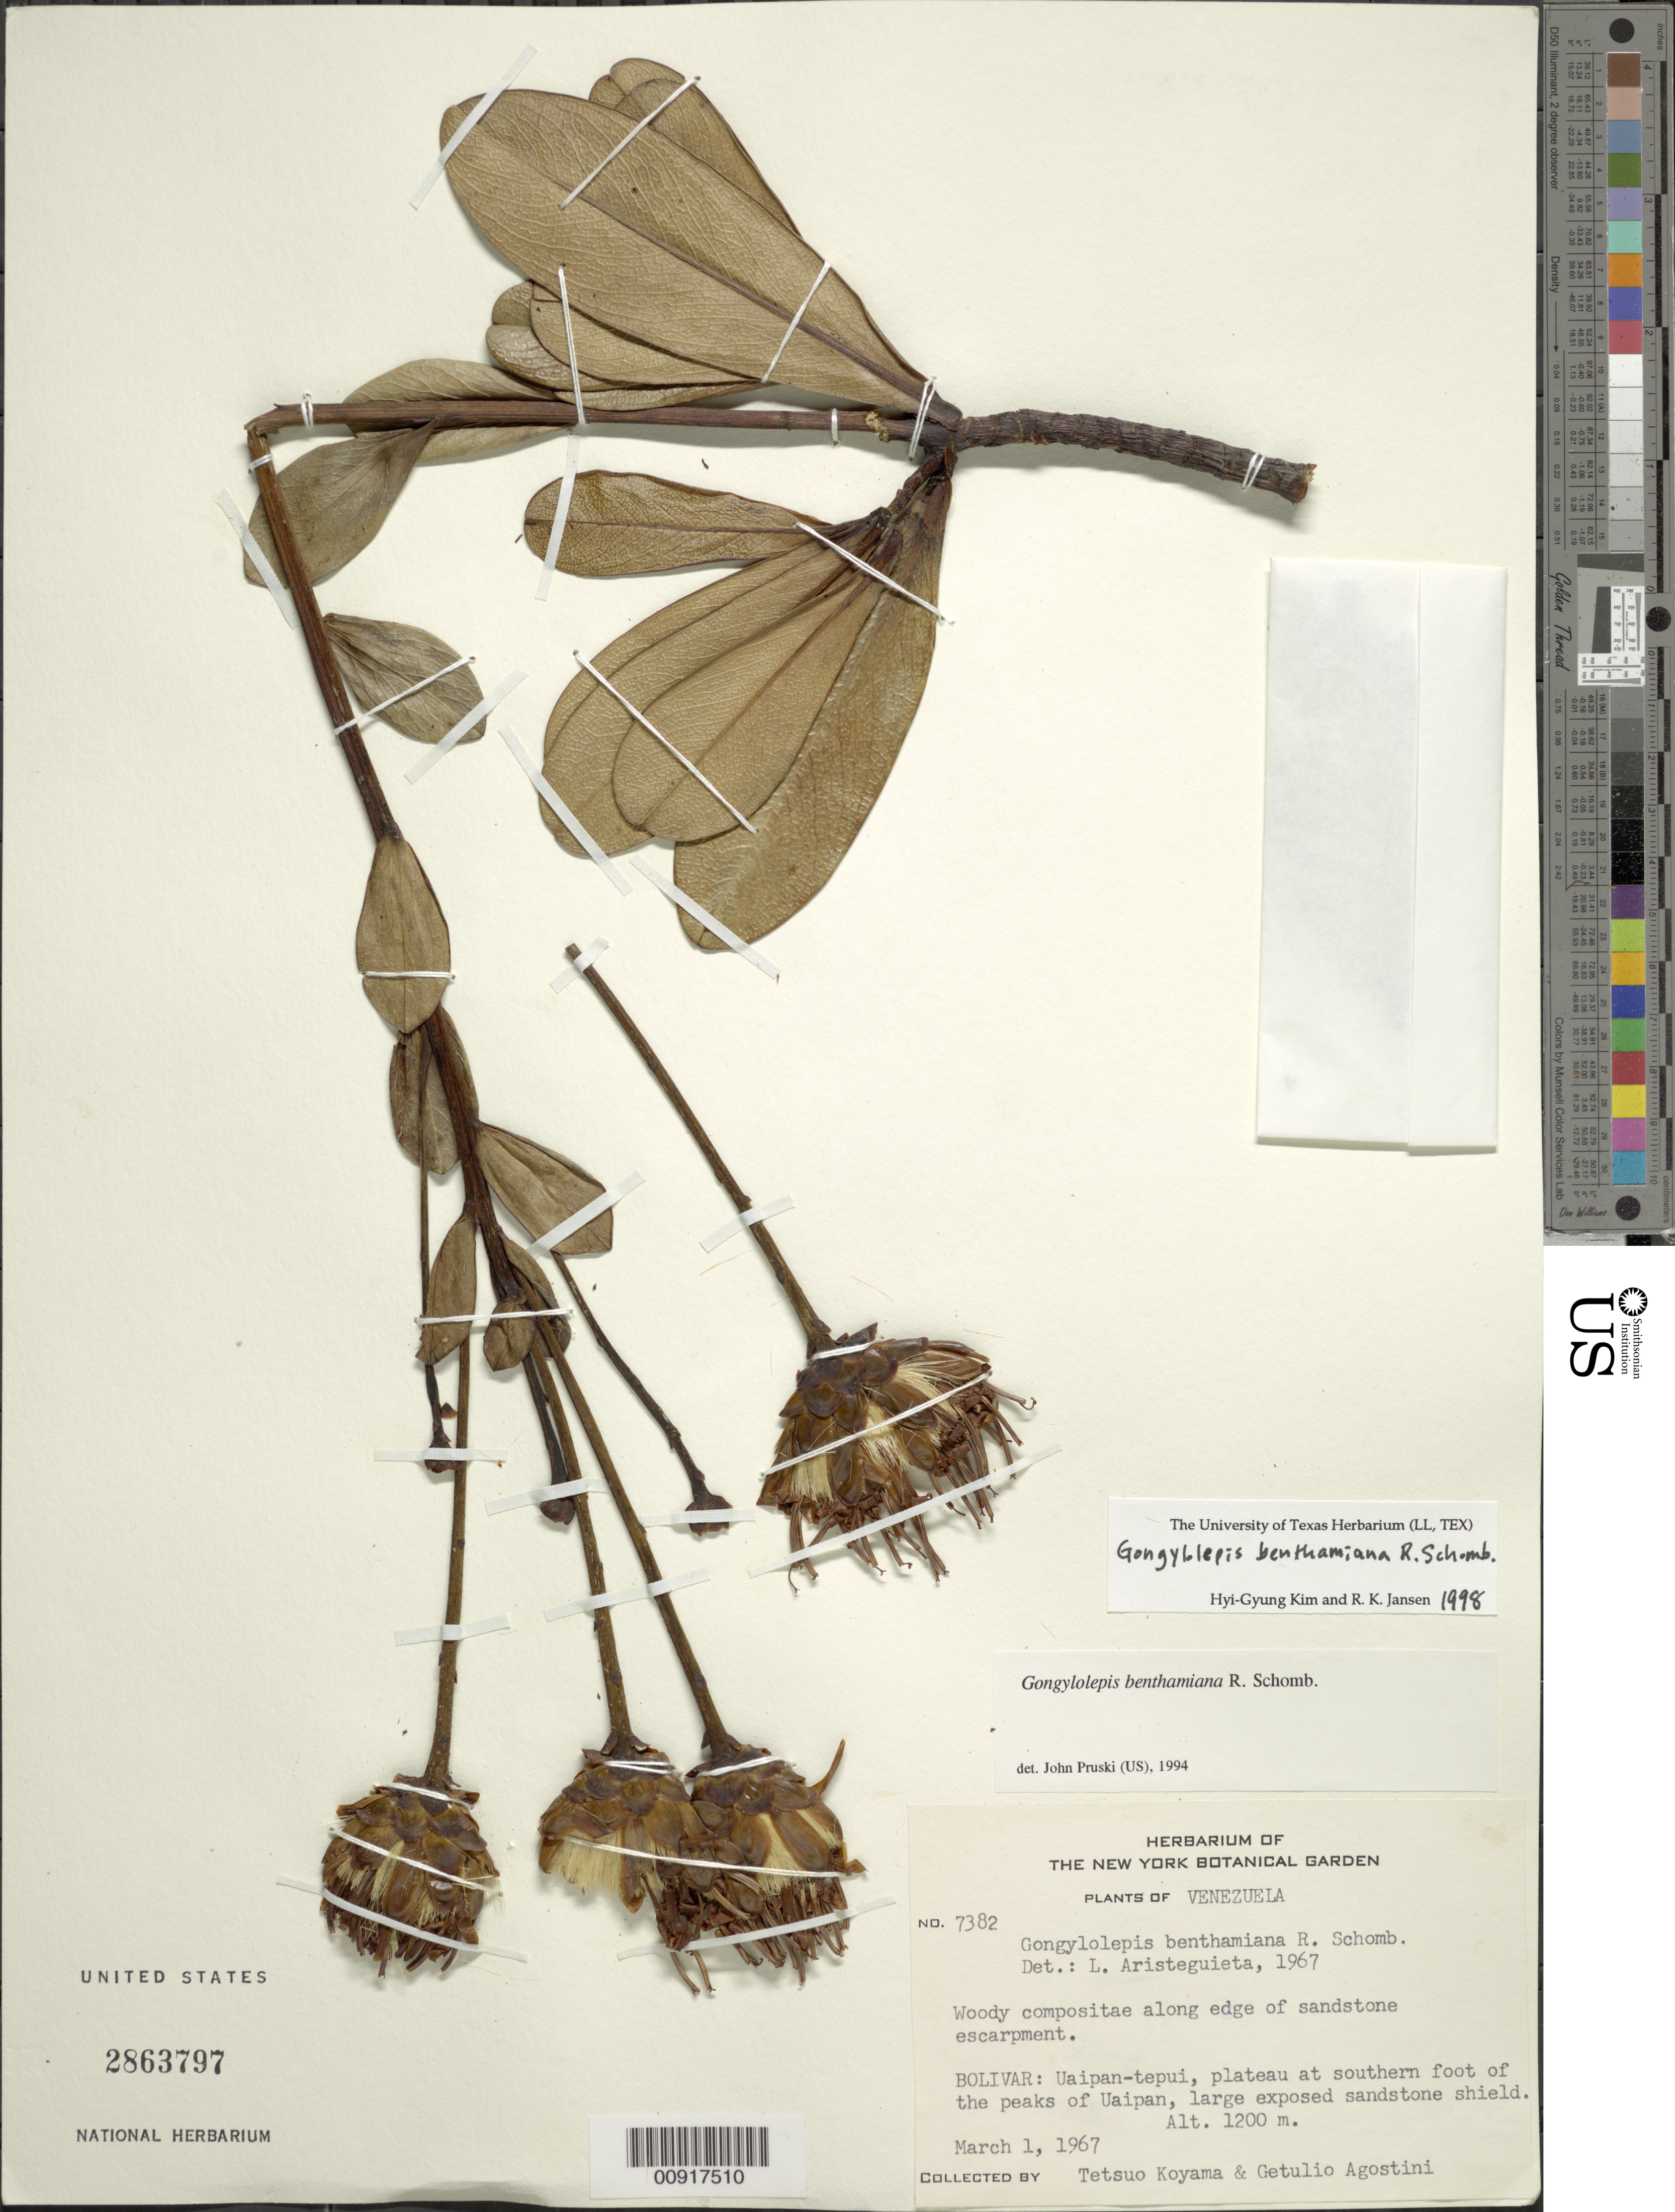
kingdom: Plantae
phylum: Tracheophyta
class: Magnoliopsida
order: Asterales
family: Asteraceae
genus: Gongylolepis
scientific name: Gongylolepis benthamiana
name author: R.H. Schomb.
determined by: Kim, H. G.; Jansen, R. K.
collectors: T. Koyama & G. Agostini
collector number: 7382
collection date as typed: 1-Mar-67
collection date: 1967-03-01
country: Venezuela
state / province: Bolívar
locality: Uaipan-tepuí, plateau at S foot of the peaks of Uaipan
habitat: Large exposed sandstone shield; along edge of sandstone escarpment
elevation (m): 1200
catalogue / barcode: US 2863797